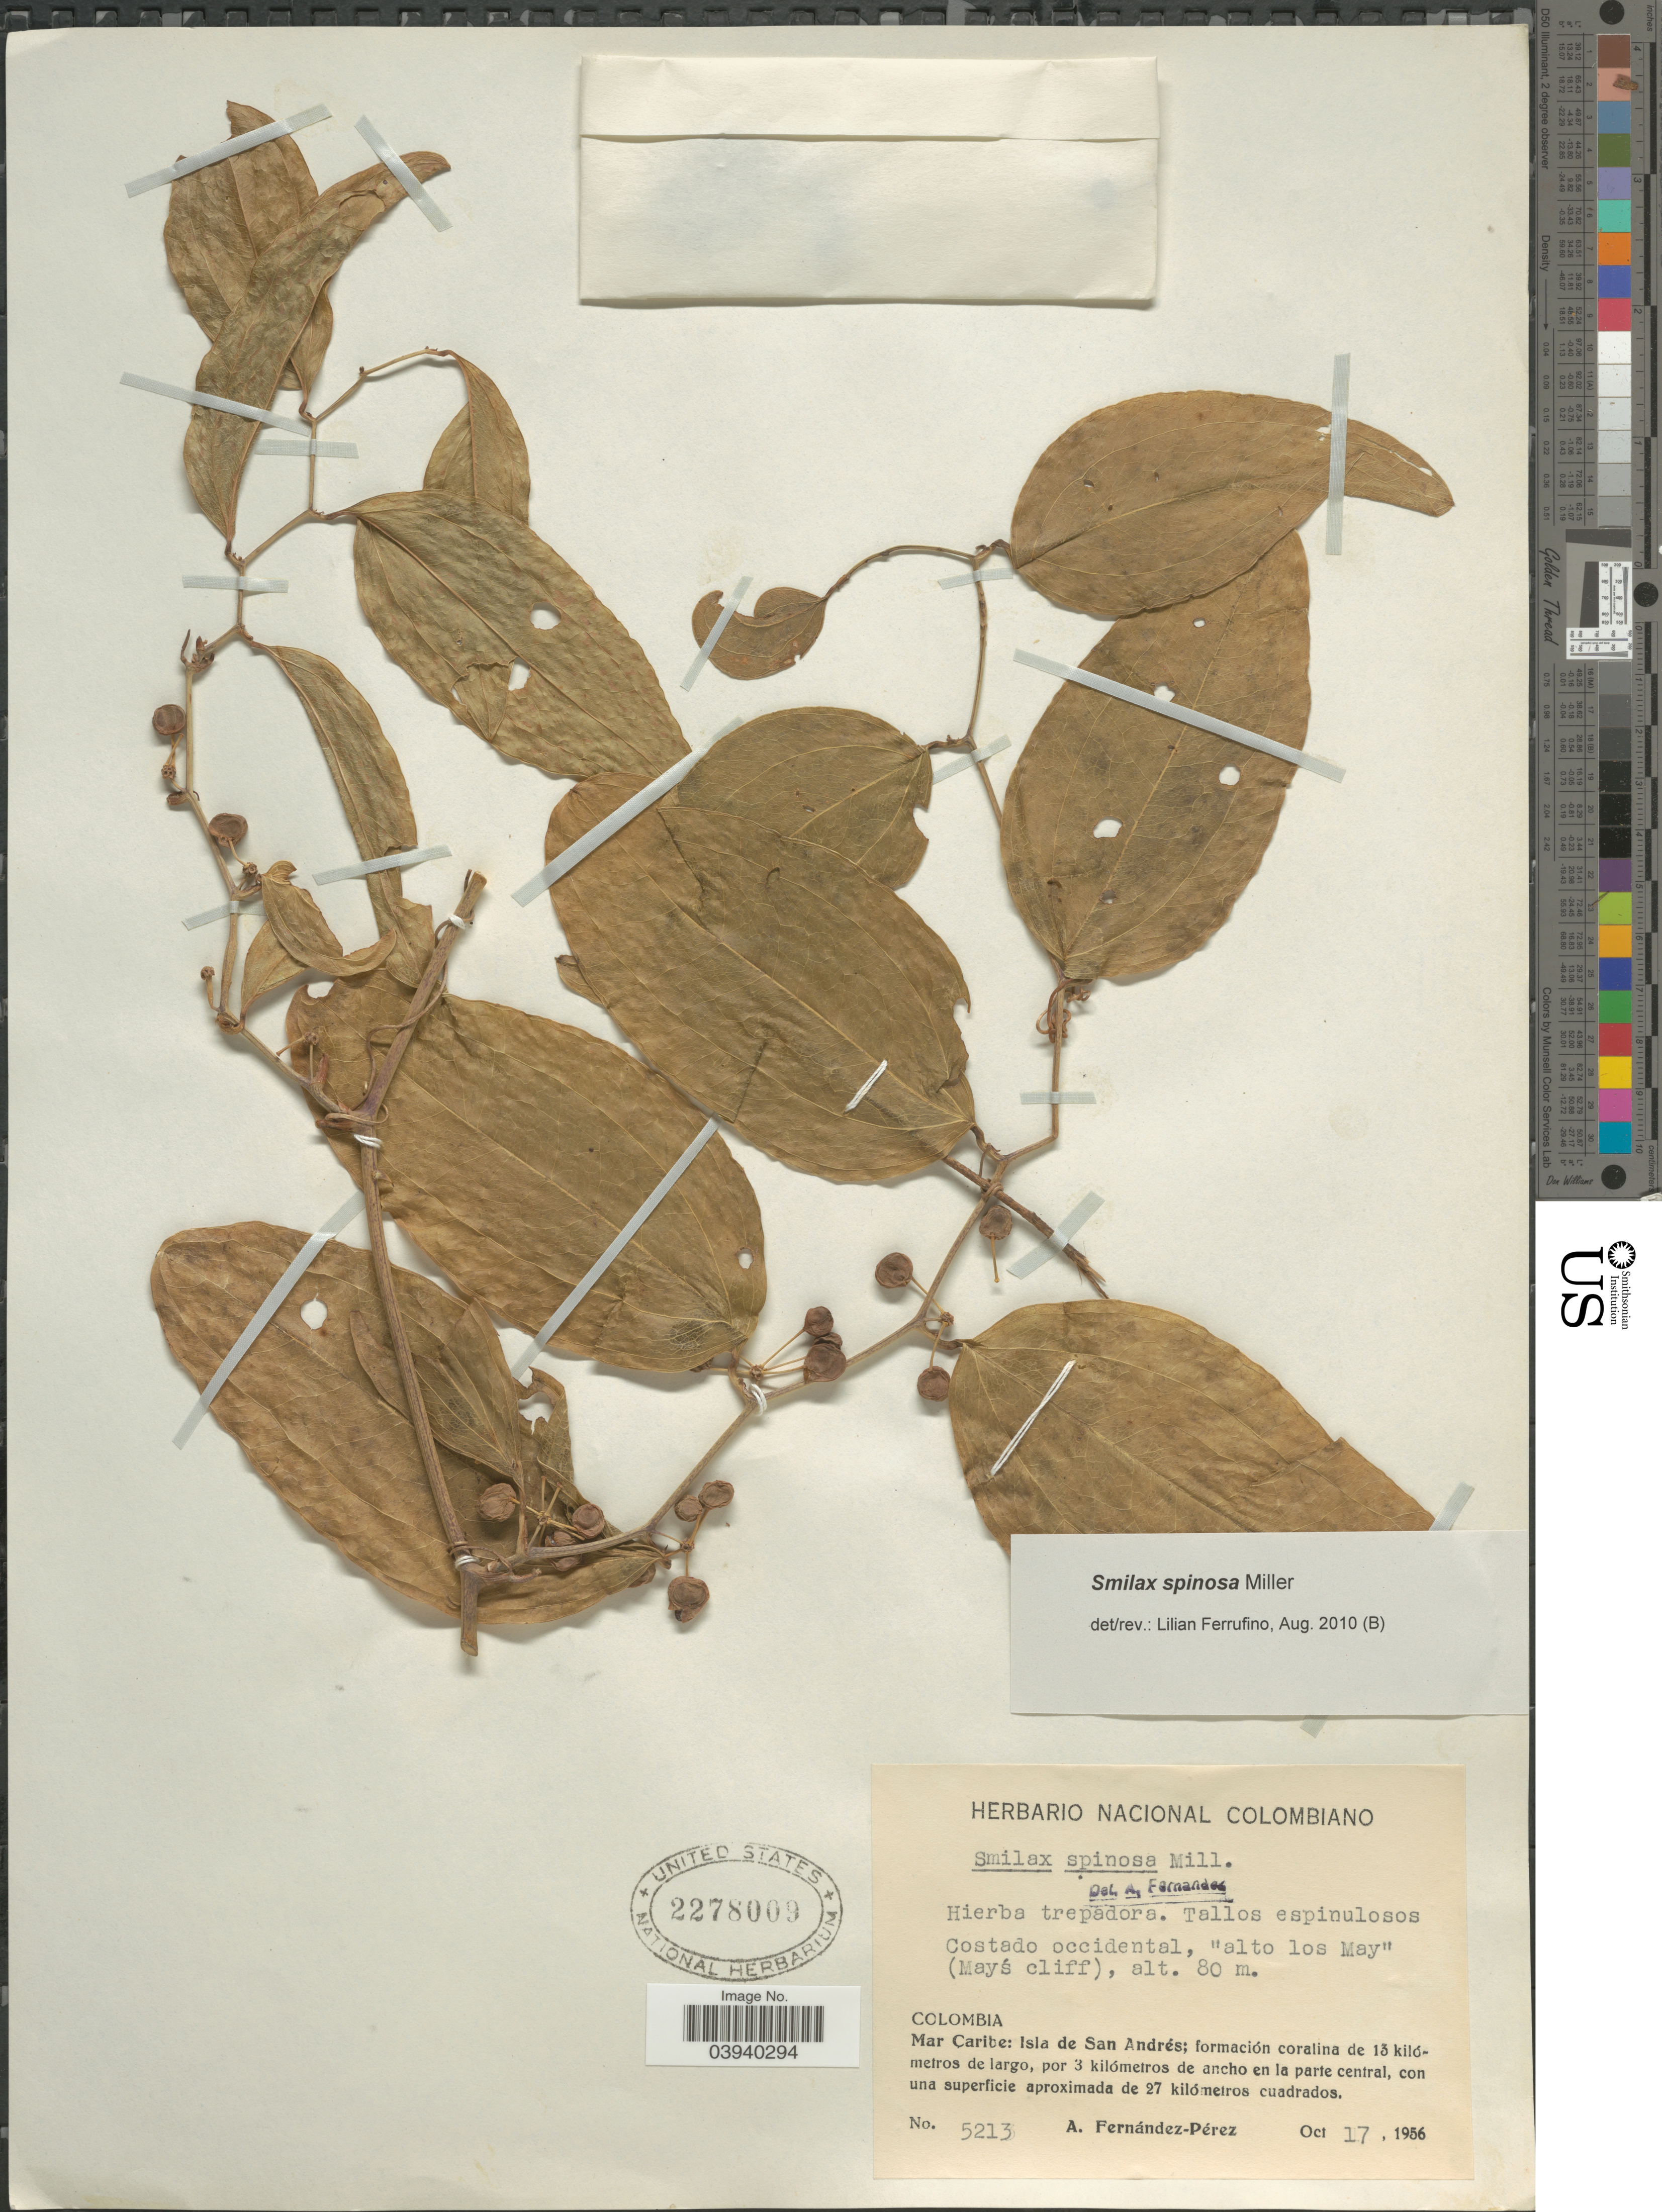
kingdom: Plantae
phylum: Tracheophyta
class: Liliopsida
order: Liliales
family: Smilacaceae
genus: Smilax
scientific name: Smilax spinosa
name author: Mill.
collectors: A. Fernández-Pérez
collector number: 5213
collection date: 1956-10-17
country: Colombia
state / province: San Andres y Providencia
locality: Costado occidental, "alto los May" (May's cliff). Mare Caribe: Isla de San Andrés; formación coralina de 13 kilómetros de largo, por 3 kilómetros de ancho en la parte central, con una superficie aproximada de 27 kilómetros cuadrados.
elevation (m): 80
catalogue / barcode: US 2278009